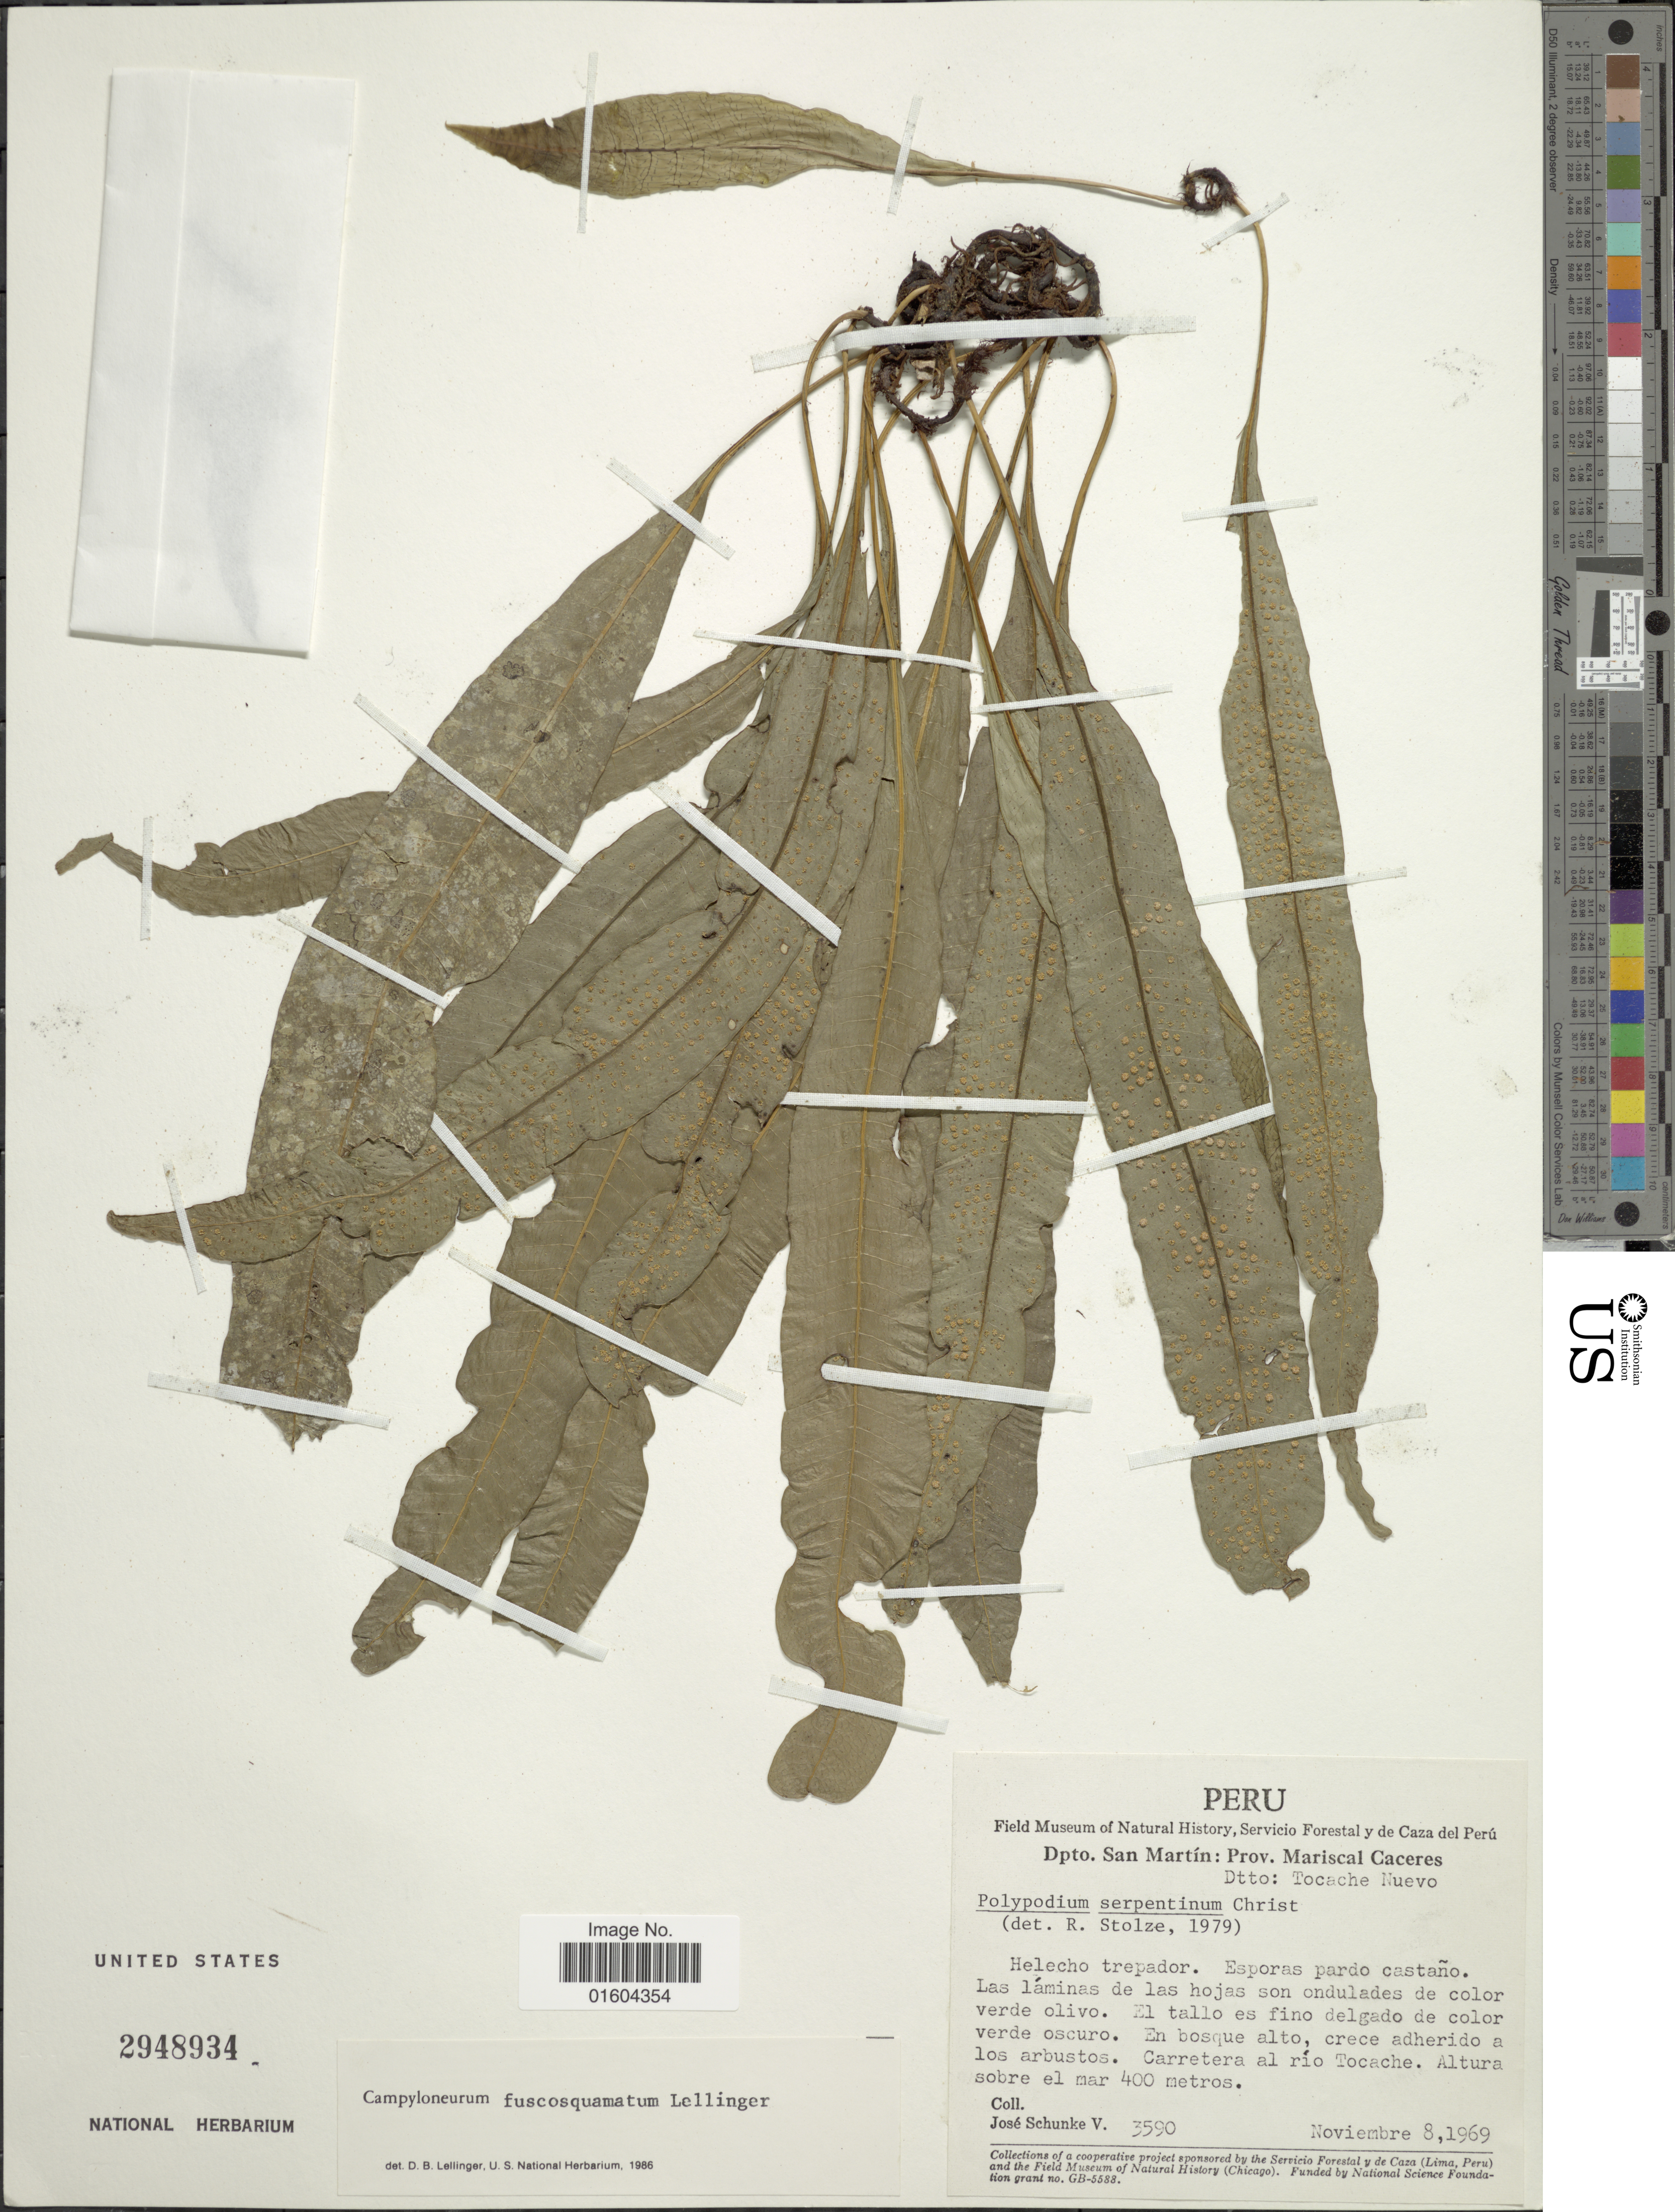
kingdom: Plantae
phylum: Tracheophyta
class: Polypodiopsida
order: Polypodiales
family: Polypodiaceae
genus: Campyloneurum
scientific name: Campyloneurum fuscosquamatum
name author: Lellinger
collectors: J. Schunke Vigo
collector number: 3590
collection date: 1969-11-08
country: Peru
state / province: San Martín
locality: Peru, Dpto. San Martin: Prov. Marsical Caceres, Dtto: Tocache Nuevo. Carretera al rio Tocache.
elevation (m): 400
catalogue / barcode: US 2948934